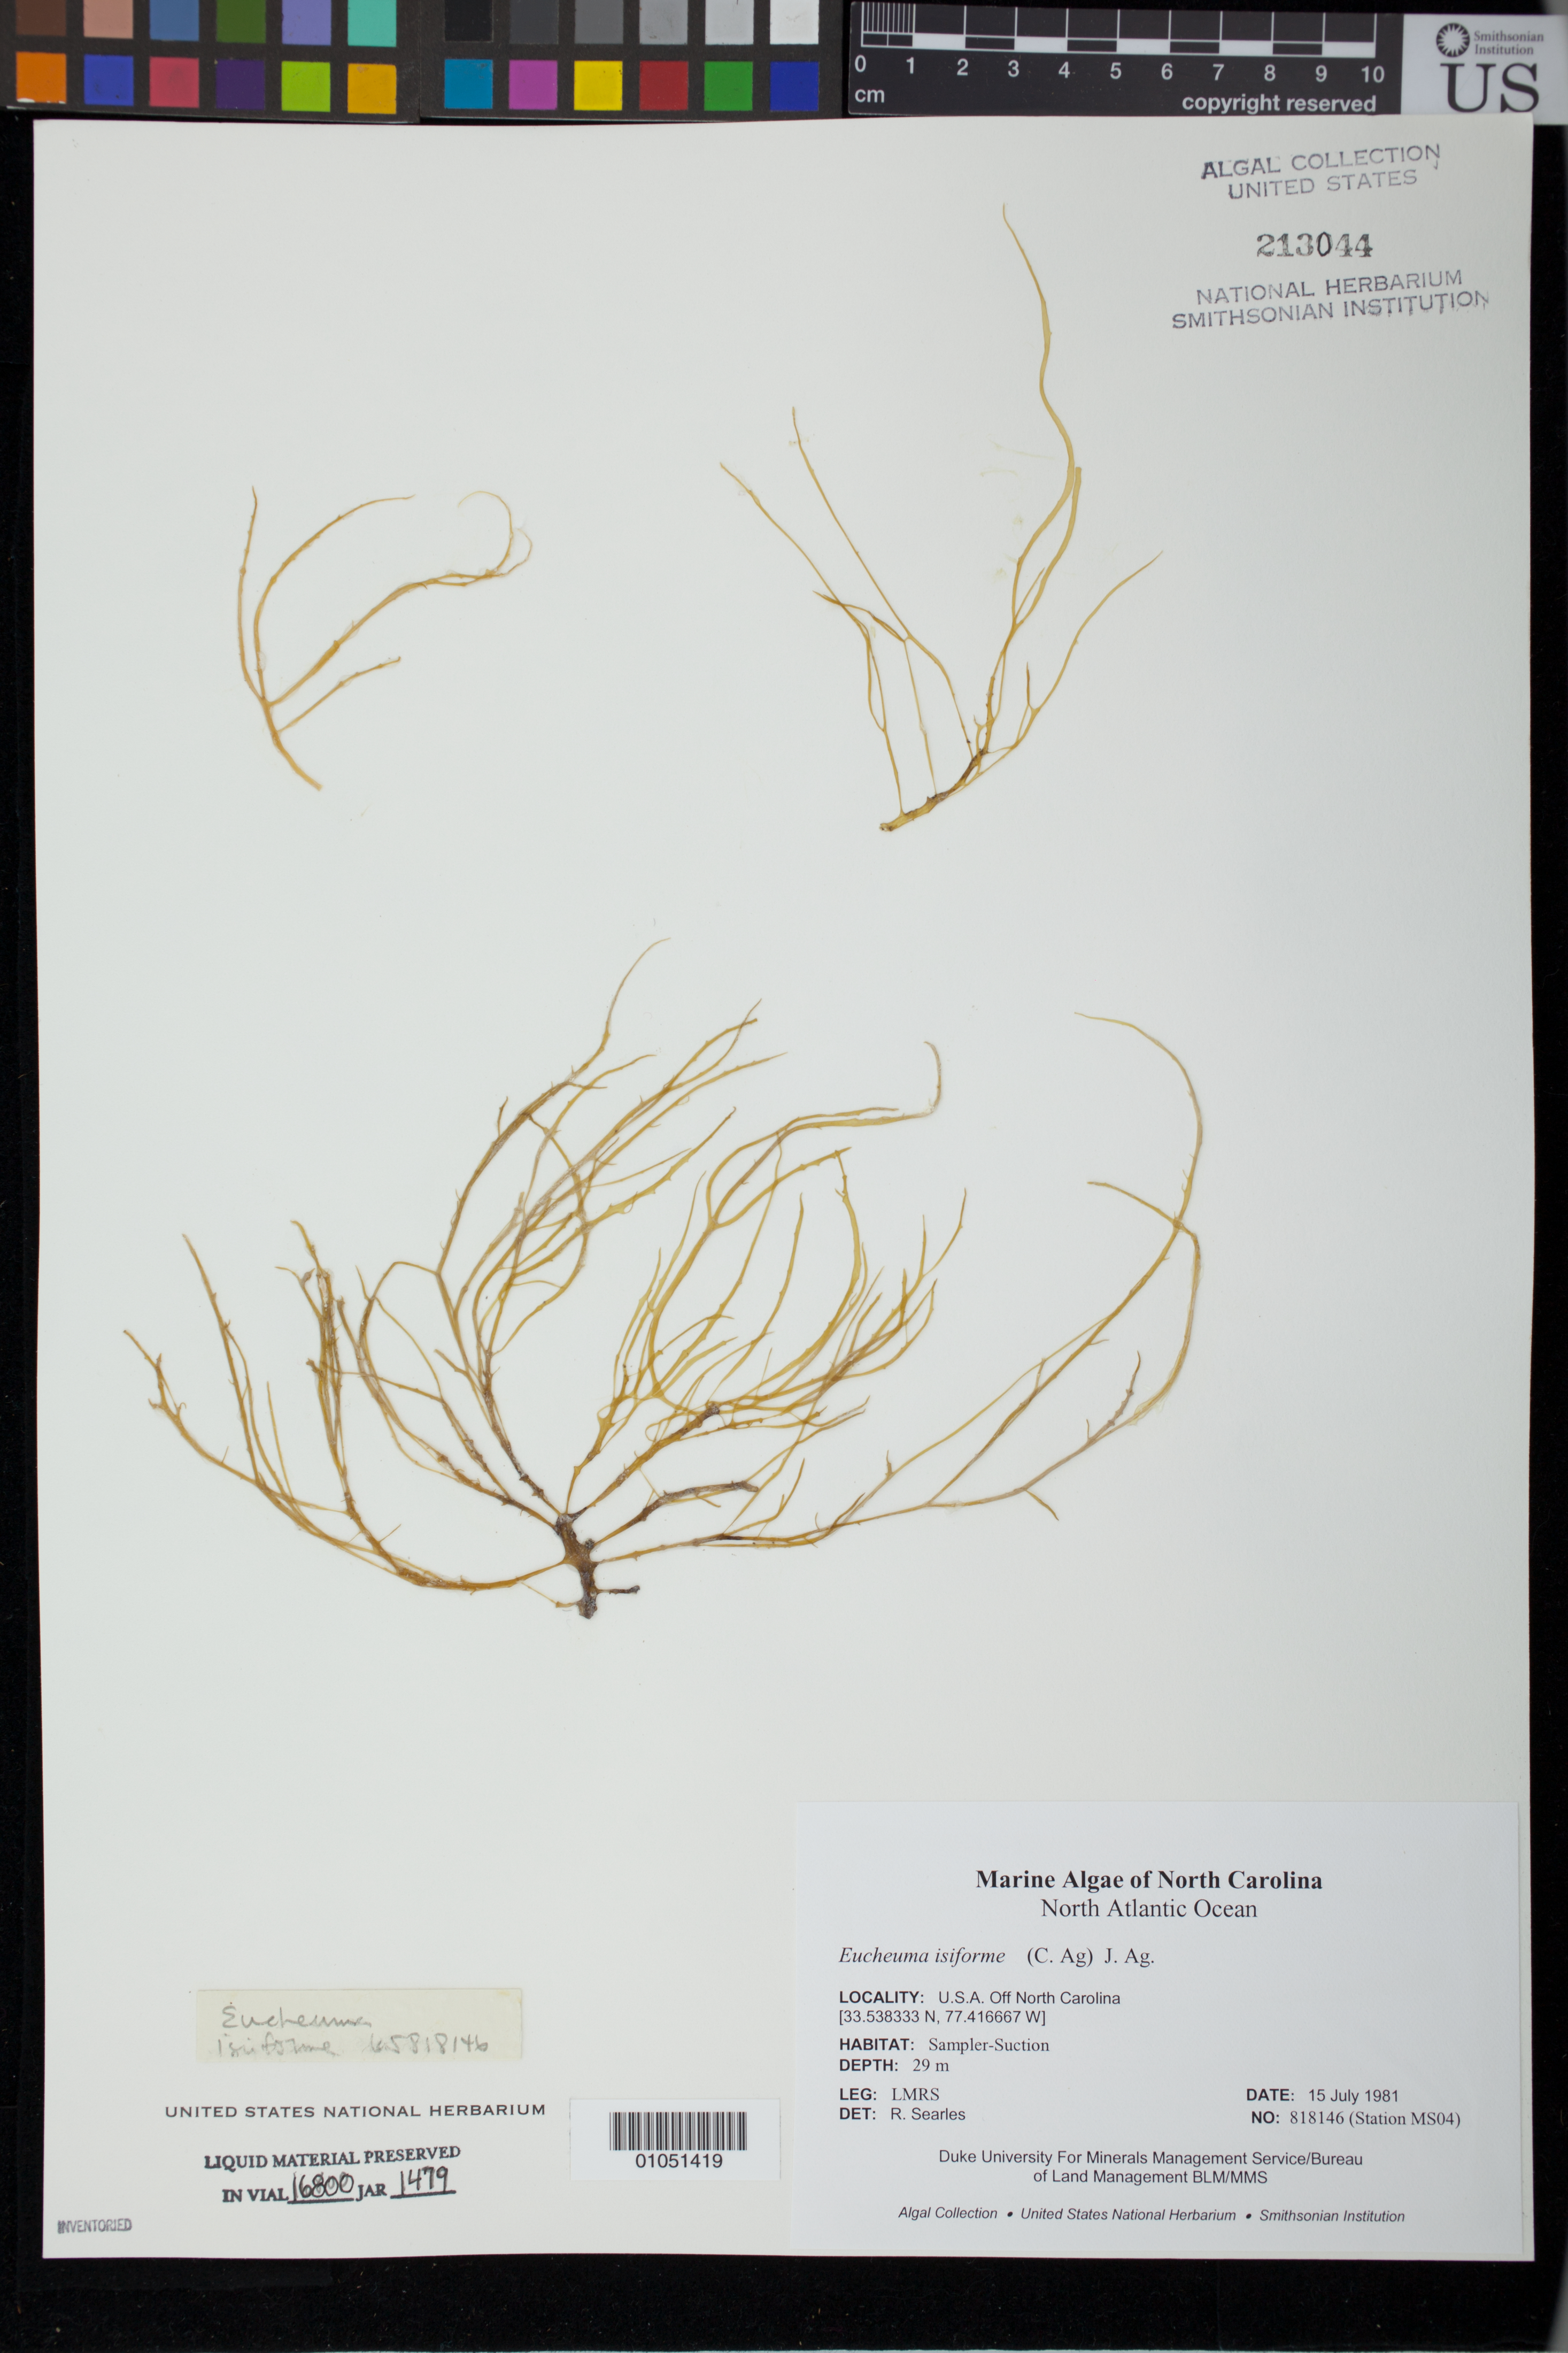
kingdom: Plantae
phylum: Rhodophyta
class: Florideophyceae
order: Gigartinales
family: Solieriaceae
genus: Eucheumatopsis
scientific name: Eucheumatopsis isiformis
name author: (C. Agardh) M.L. Núñez-Resendiz et al.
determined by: Algae name updating Project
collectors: LMRS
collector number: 818146 (Station MS04)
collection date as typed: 15 Jul 1981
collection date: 1981-07-15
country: United States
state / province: North Carolina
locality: North Atlantic Ocean off North Carolina coast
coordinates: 33.538333 N, 77.416667 W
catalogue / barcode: US 213044